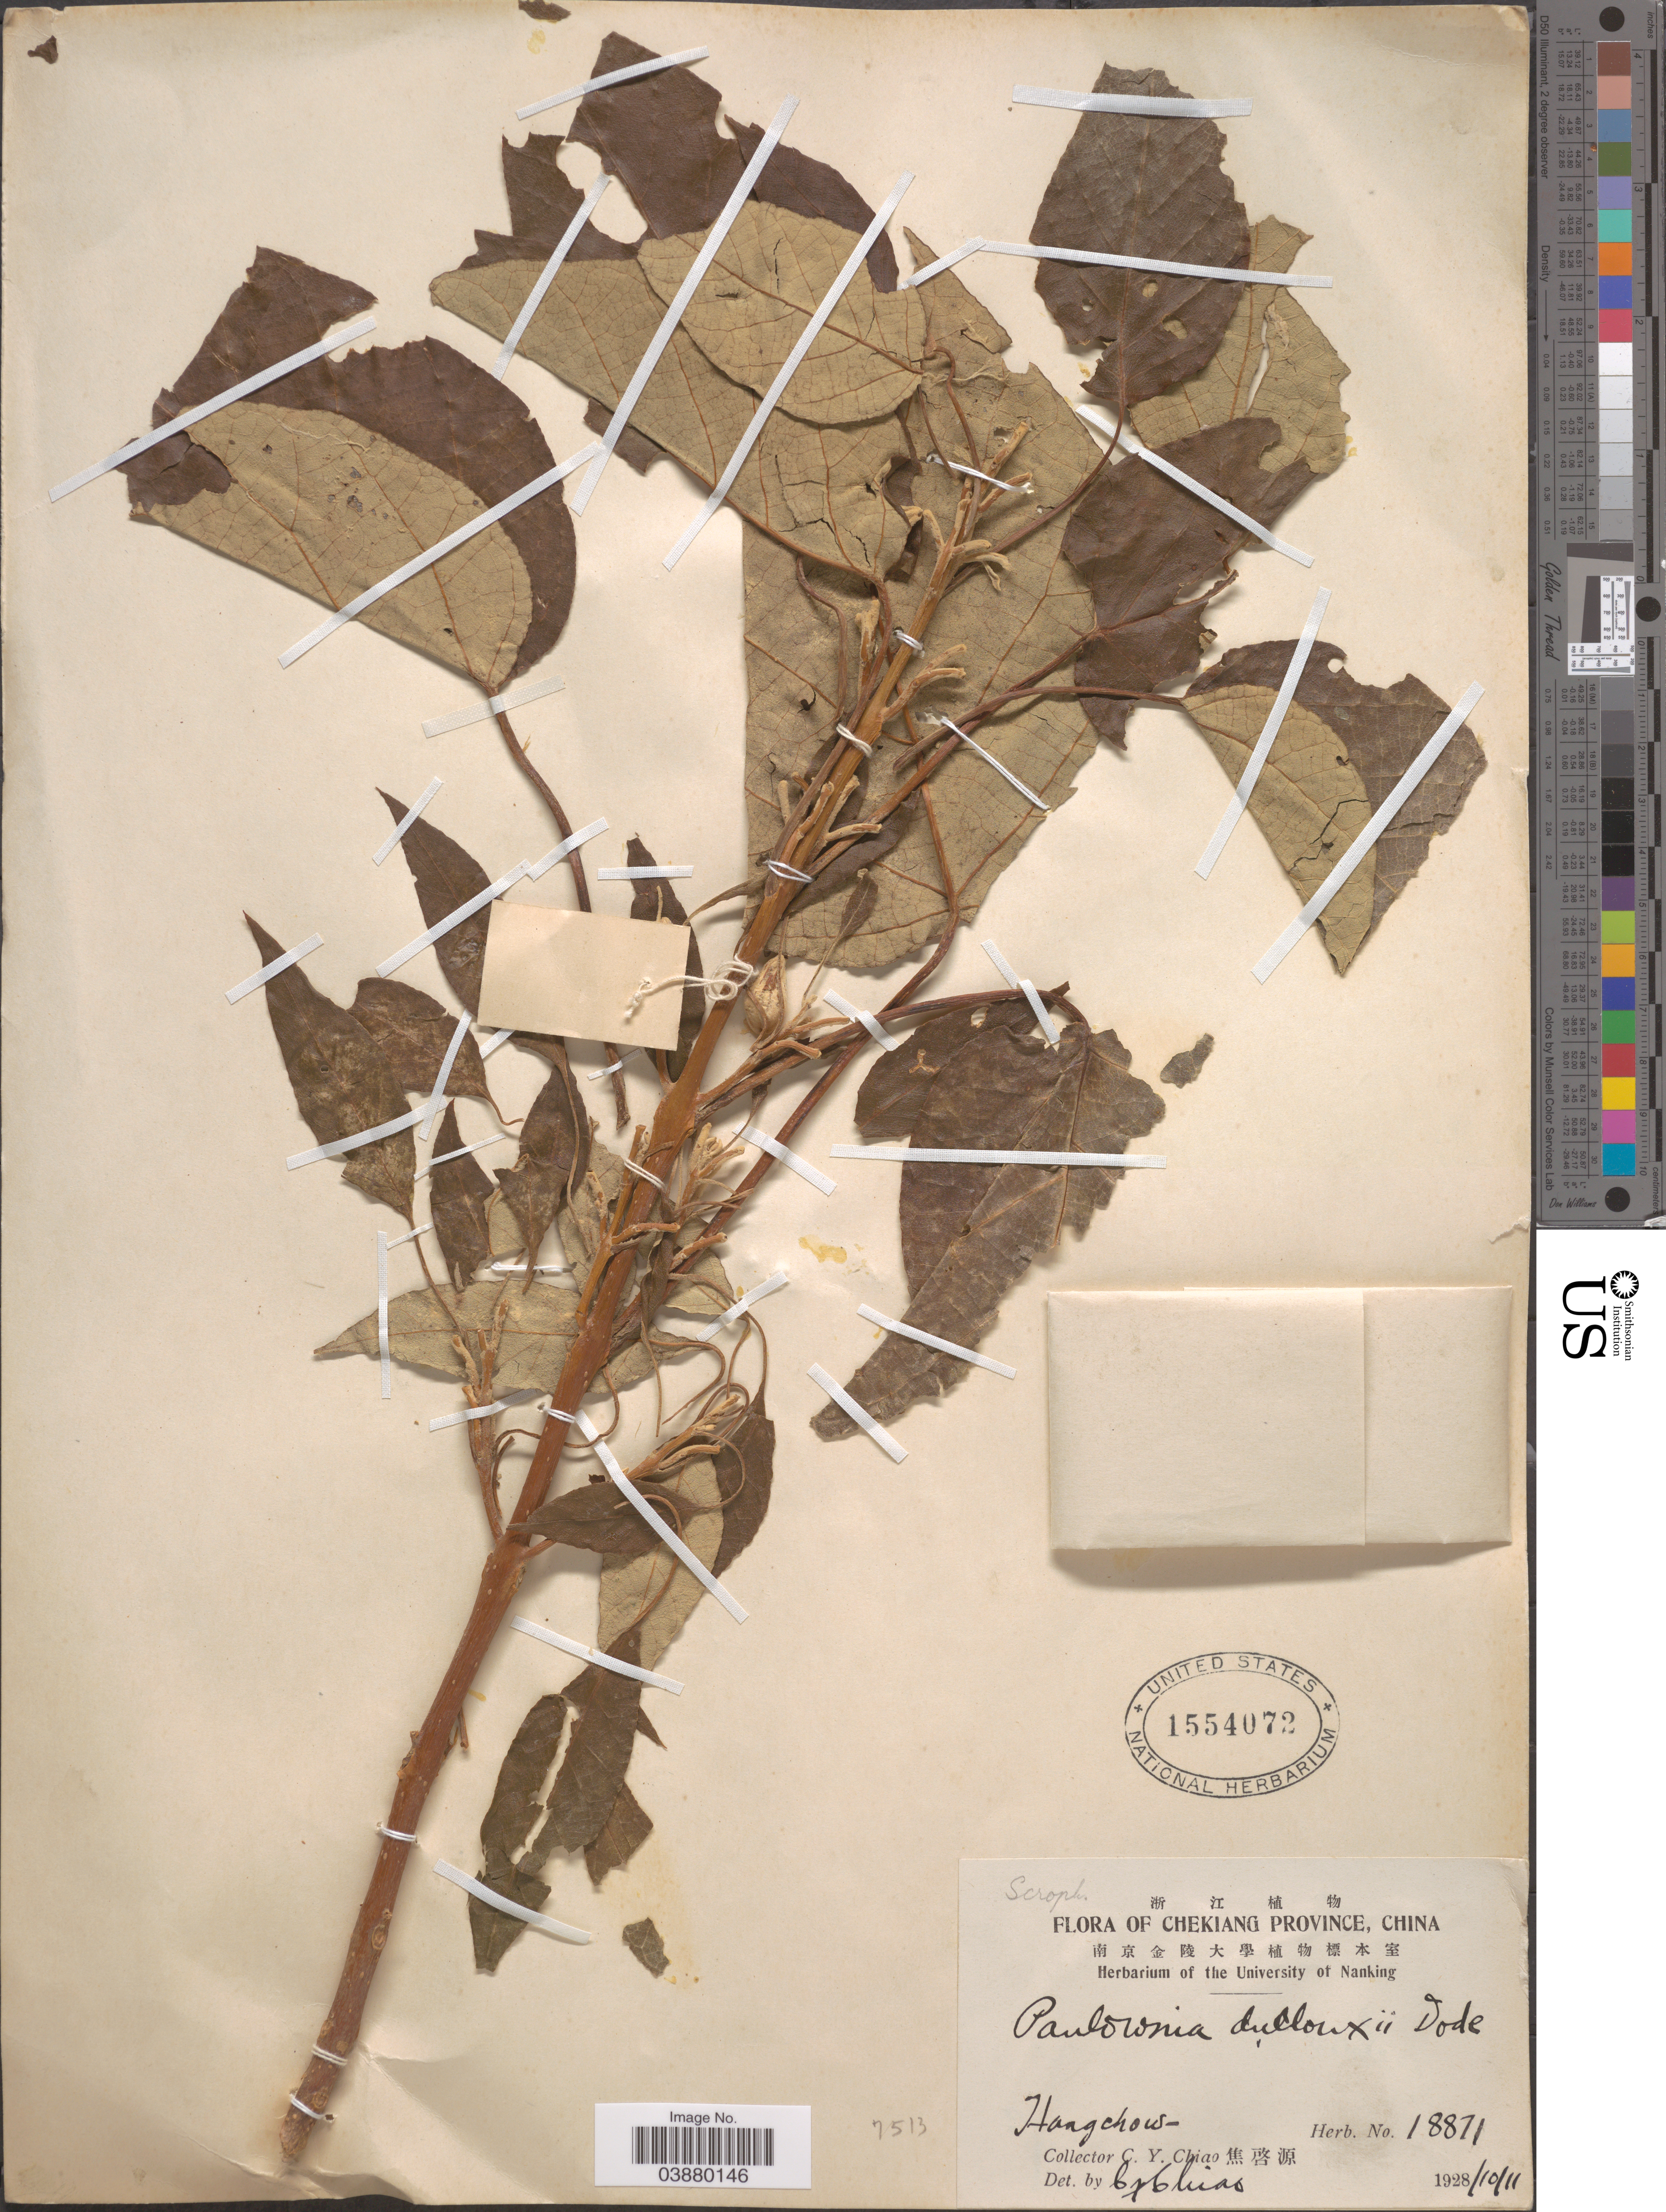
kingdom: Plantae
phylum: Tracheophyta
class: Magnoliopsida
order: Lamiales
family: Paulowniaceae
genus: Paulownia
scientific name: Paulownia duclouxii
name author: Dode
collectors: C. Y. Chiao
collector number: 18871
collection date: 1928-10-11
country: China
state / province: Zhejiang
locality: Chekiang Province. Hangchow.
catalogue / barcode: US 1554072